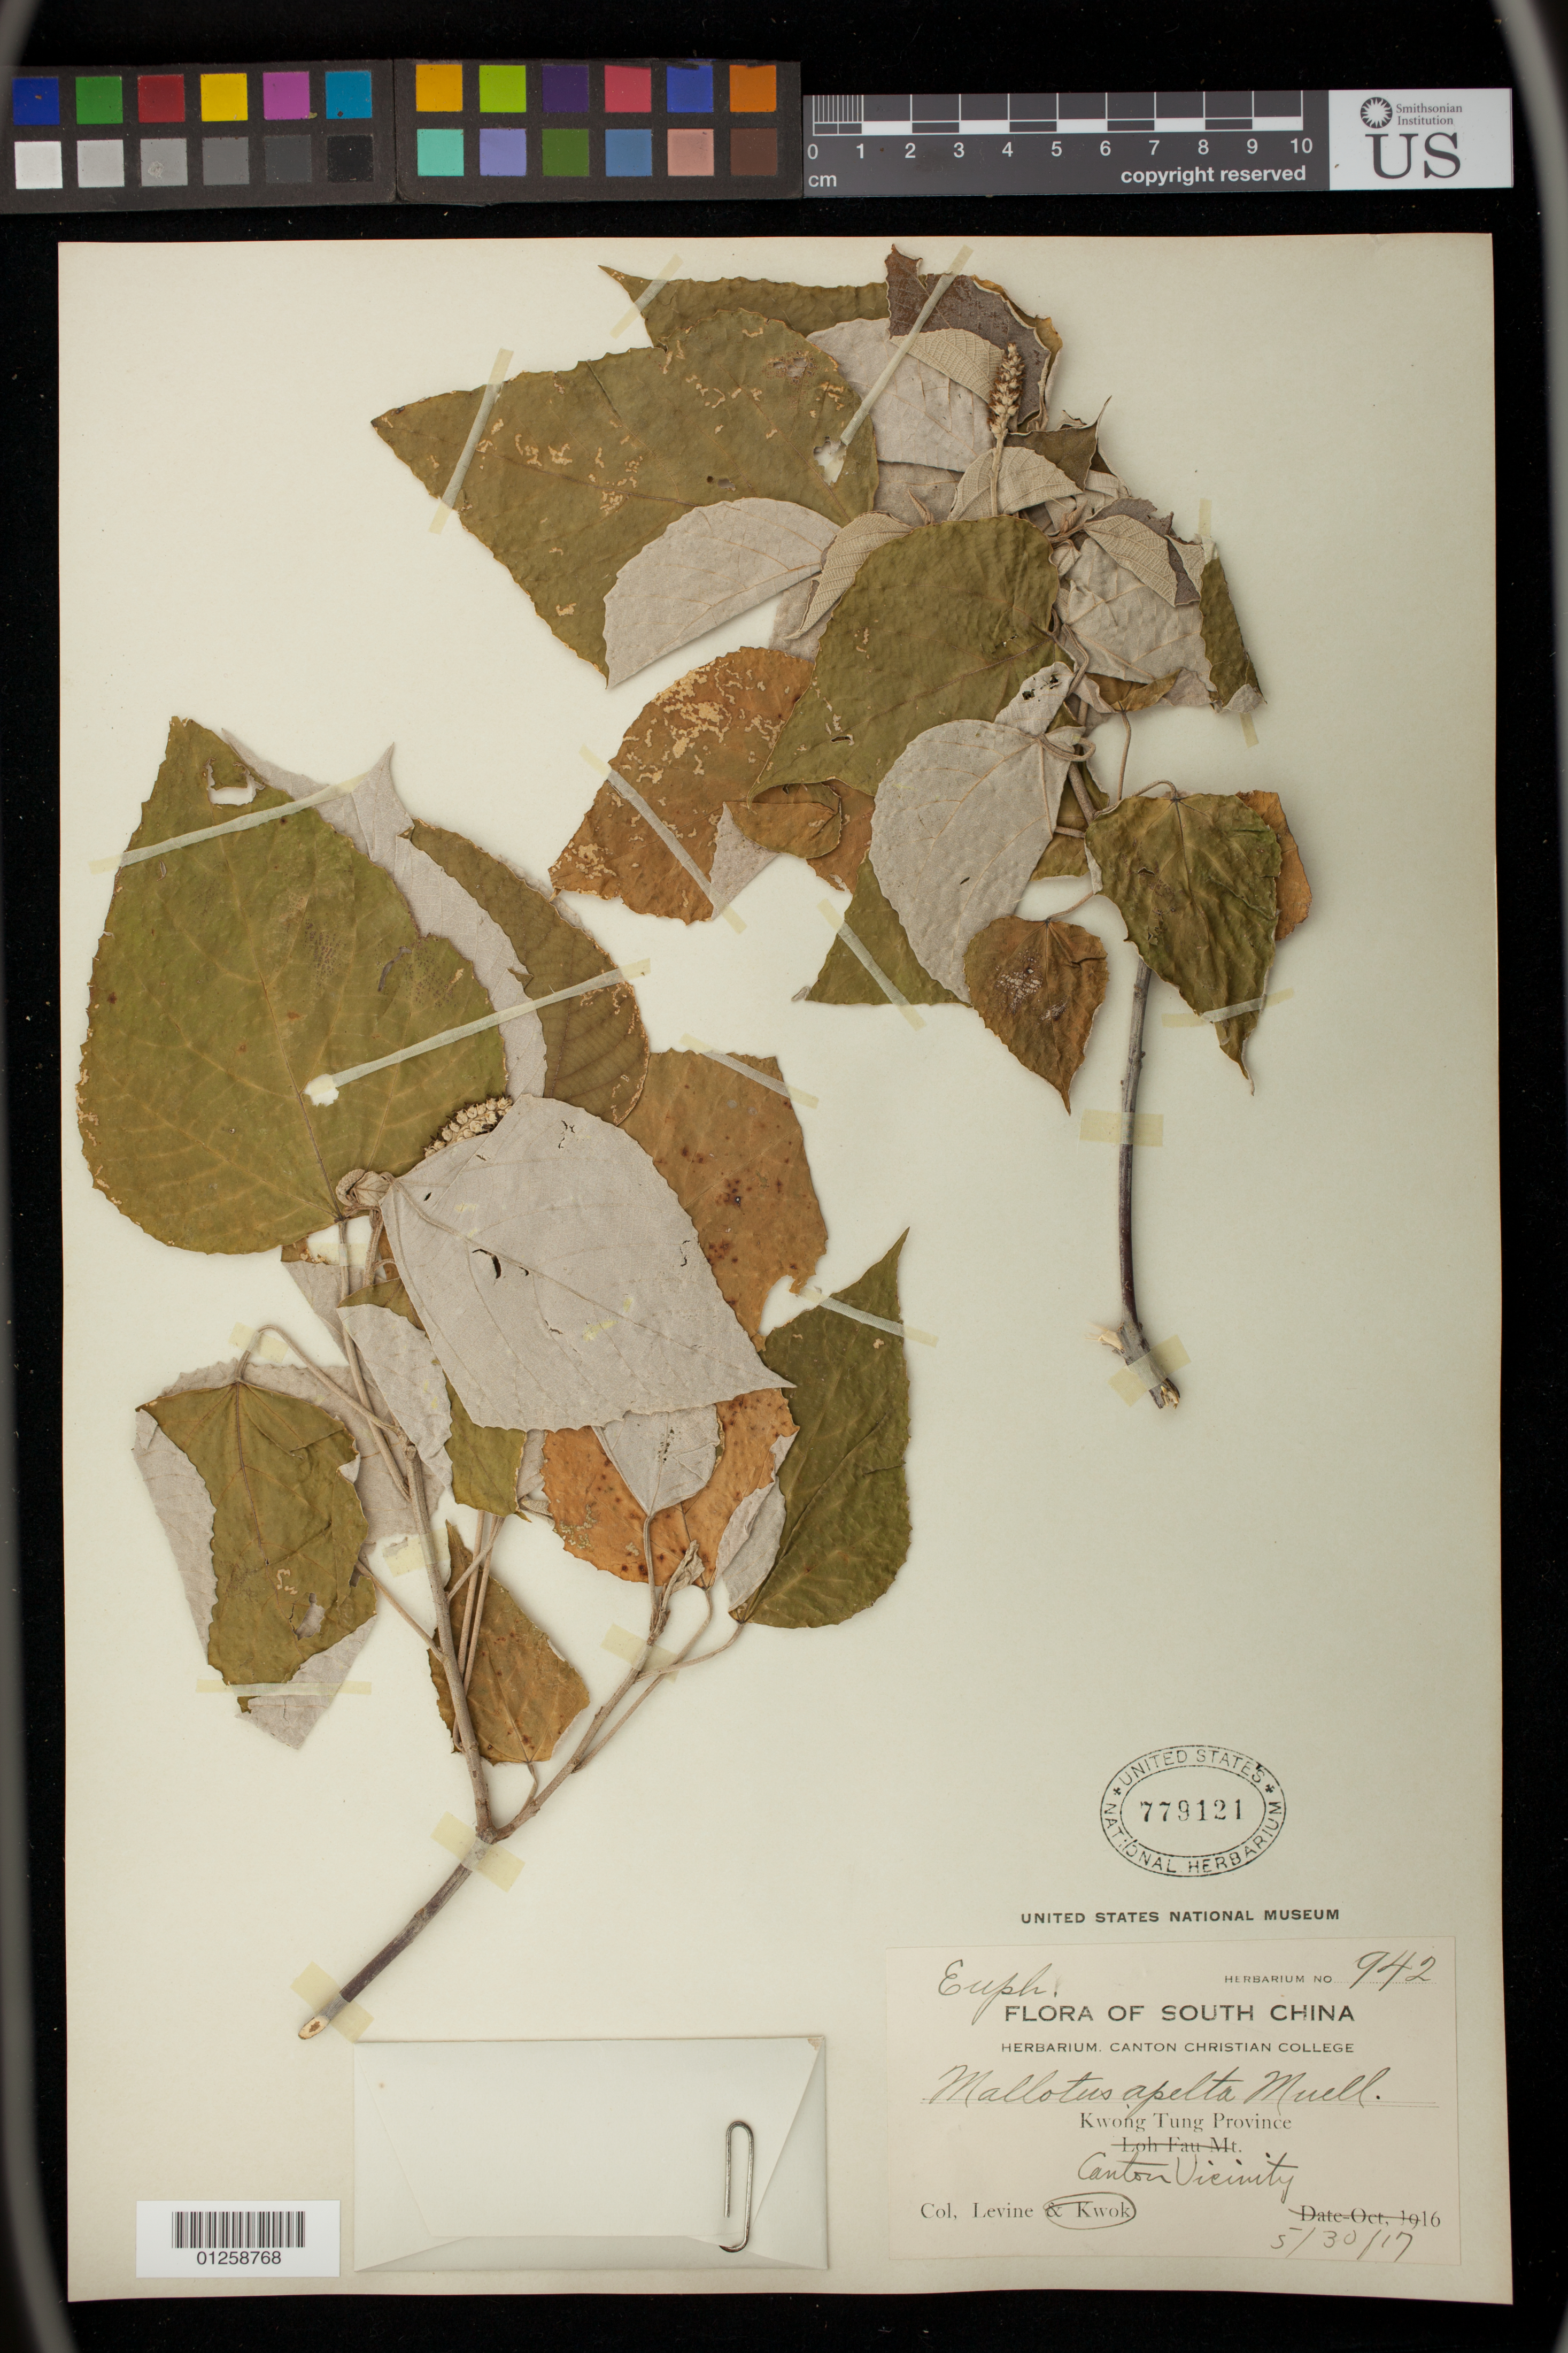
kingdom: Plantae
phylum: Tracheophyta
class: Magnoliopsida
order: Malpighiales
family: Euphorbiaceae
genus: Mallotus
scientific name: Mallotus apelta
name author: (Lour.) Müll. Arg.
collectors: W. Kwok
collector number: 942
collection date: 1917-05-30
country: China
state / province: Guangdong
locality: Kwong Tung province, Canton vicinity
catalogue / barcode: US 779121